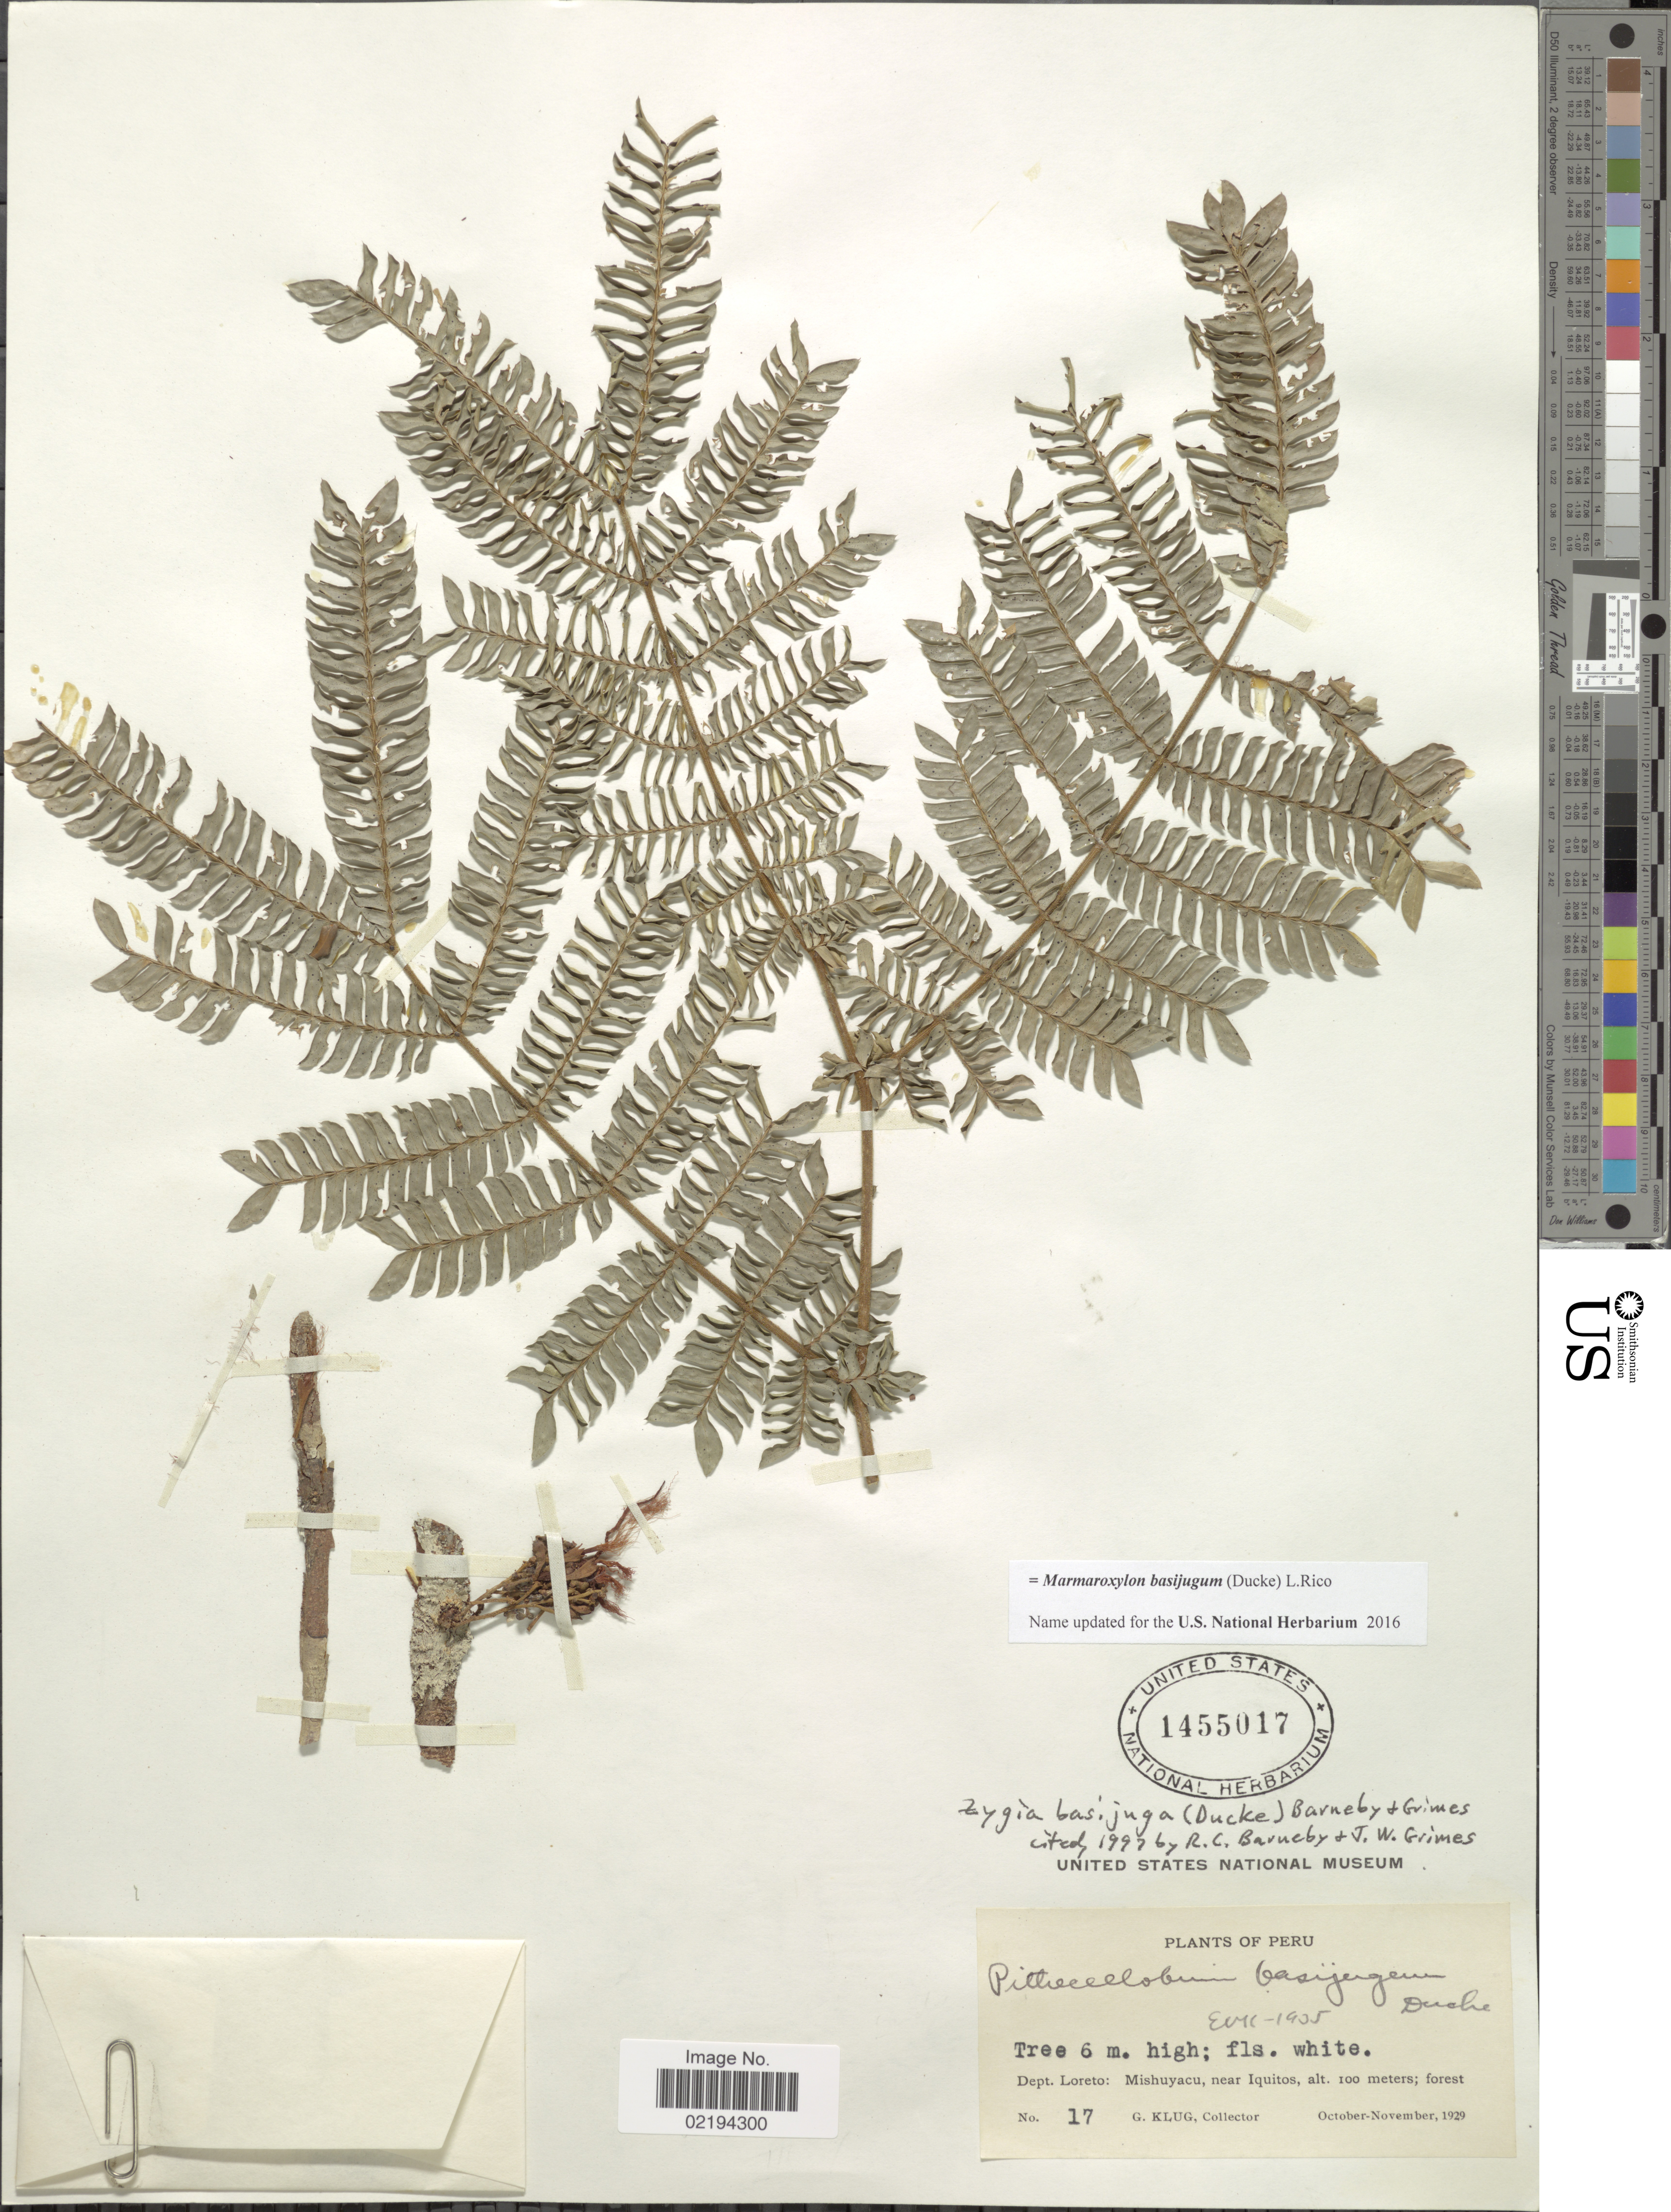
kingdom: Plantae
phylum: Tracheophyta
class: Magnoliopsida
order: Fabales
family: Fabaceae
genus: Zygia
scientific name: Zygia basijuga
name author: (Ducke) Barneby & J.W. Grimes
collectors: G. Klug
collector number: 17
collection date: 1929-10/1929-11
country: Peru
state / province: Loreto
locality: Mishuyacu, near Iquitos.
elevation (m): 100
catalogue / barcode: US 1455017